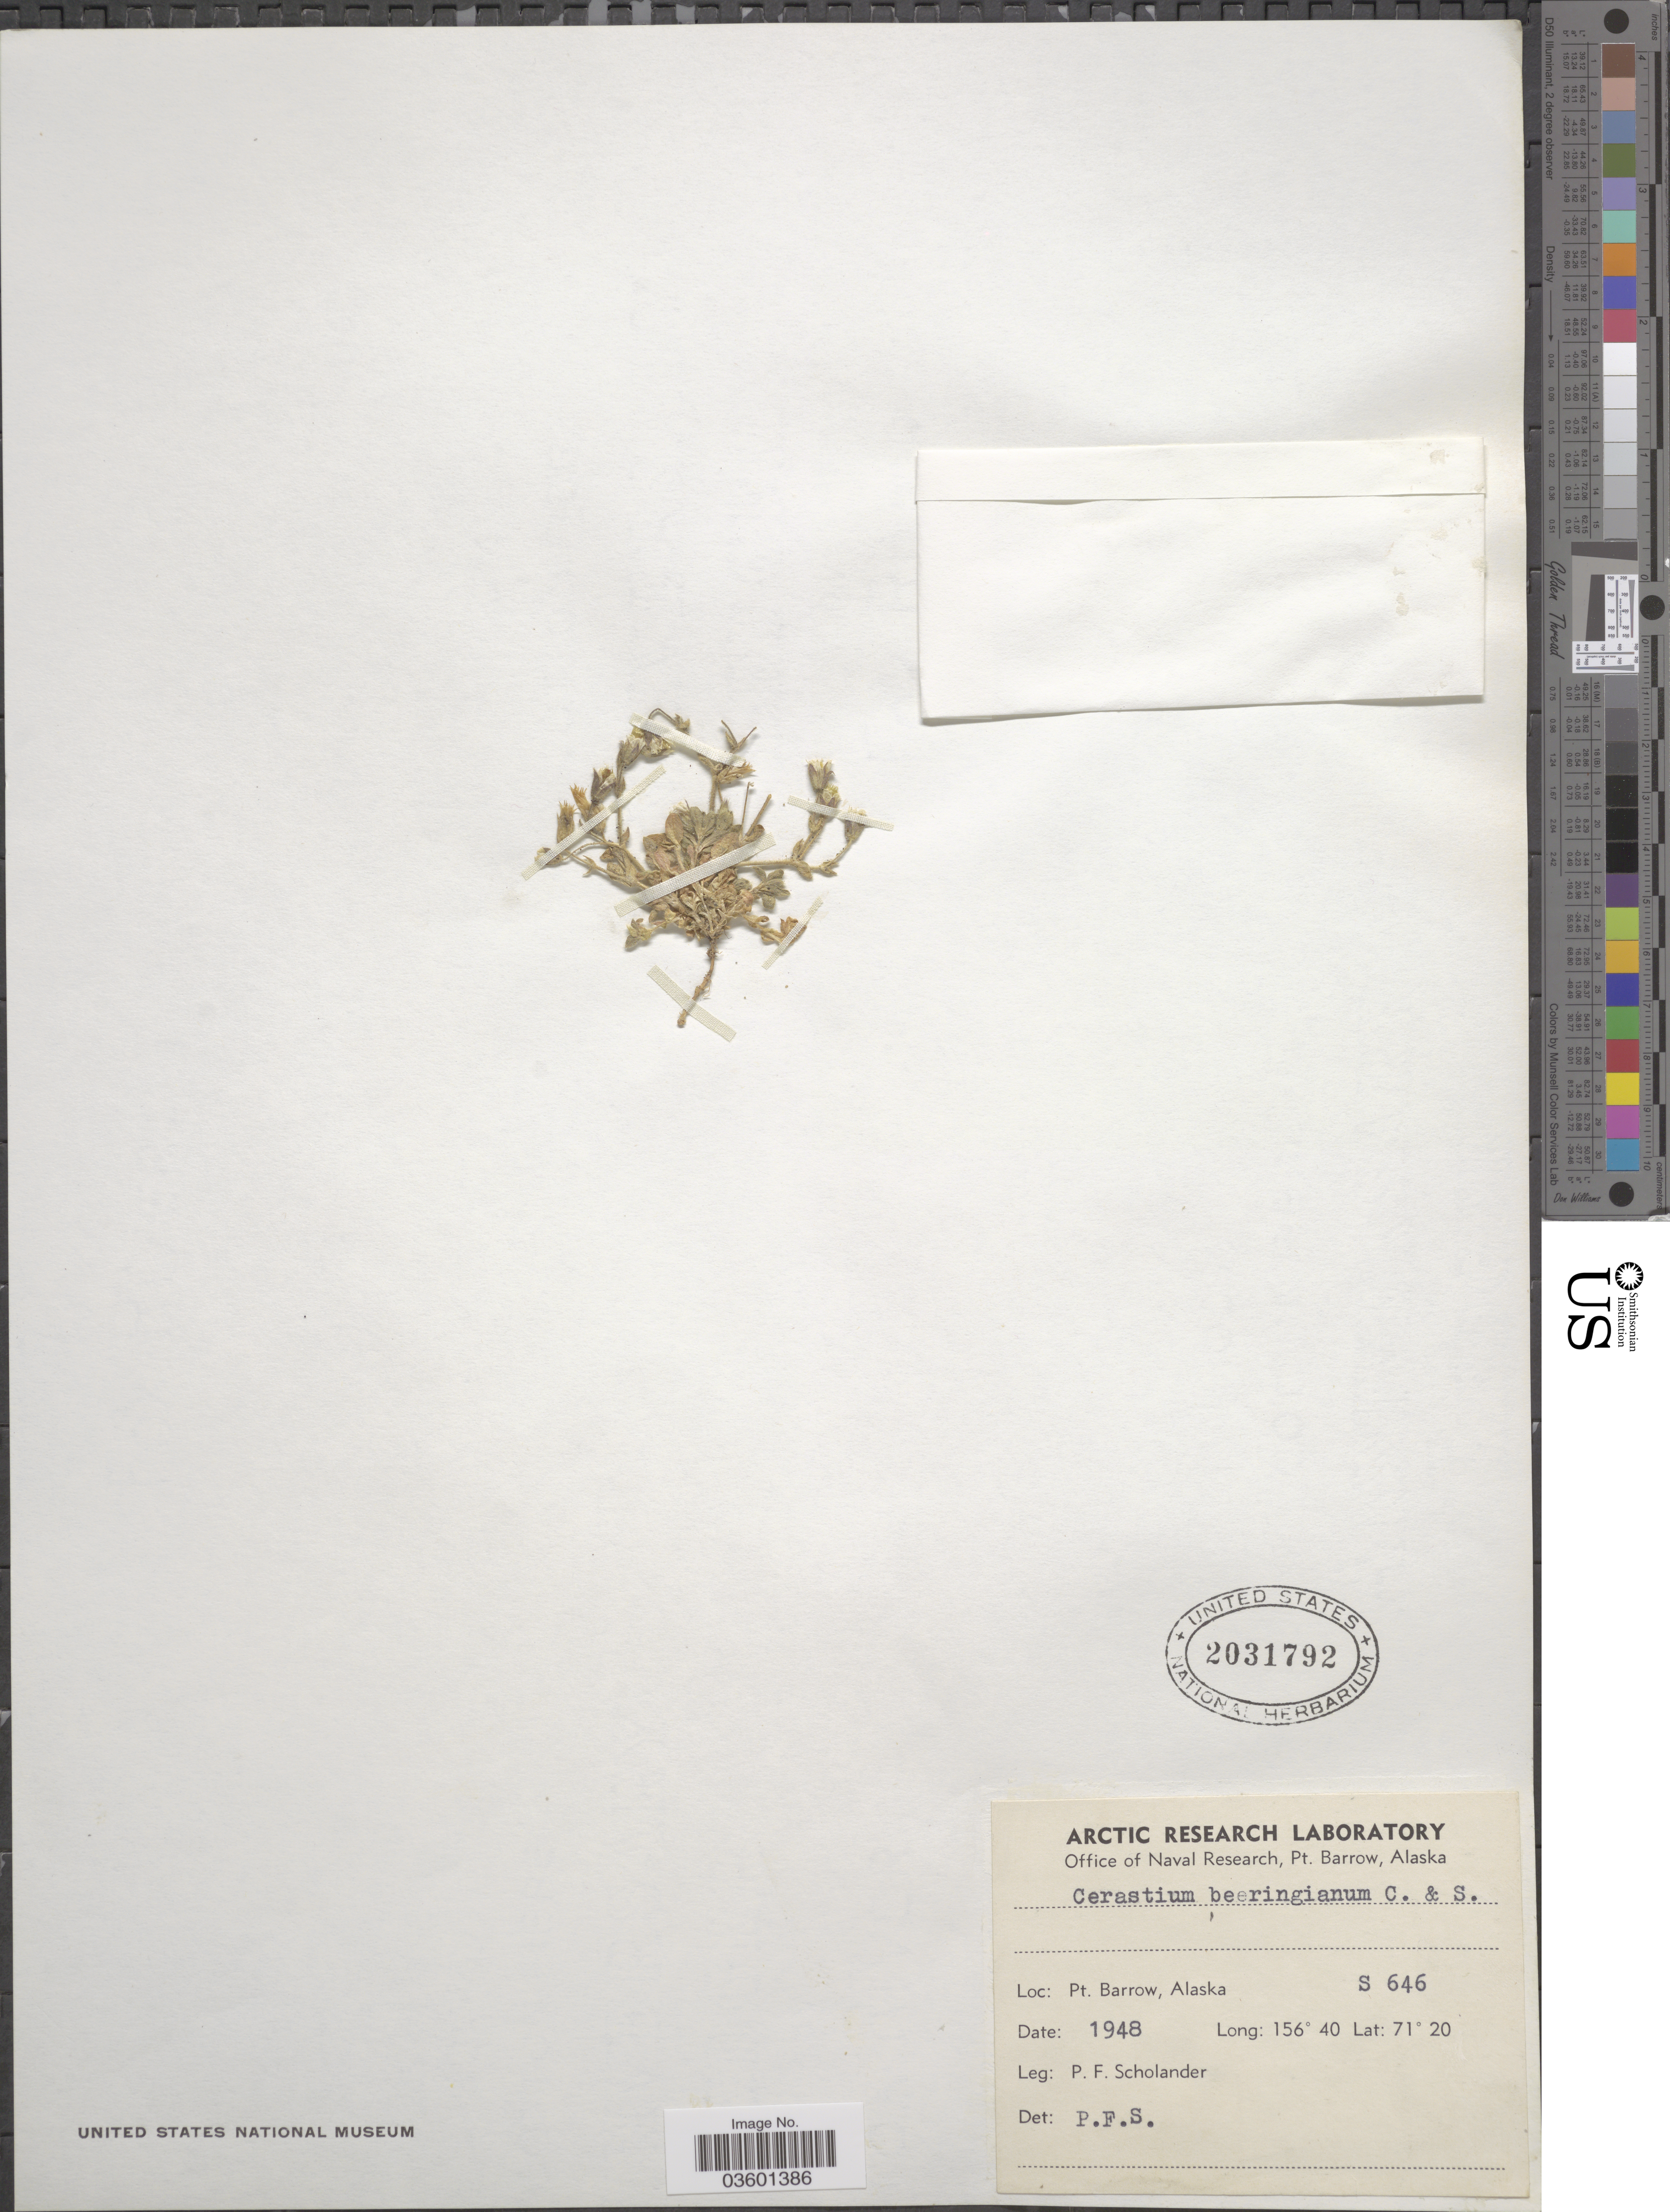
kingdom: Plantae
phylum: Tracheophyta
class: Magnoliopsida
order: Caryophyllales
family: Caryophyllaceae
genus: Cerastium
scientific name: Cerastium beeringianum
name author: Cham. & Schltdl.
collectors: P. Scholander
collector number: S646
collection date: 1948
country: United States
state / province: Alaska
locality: Pt. Barrow.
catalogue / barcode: US 2031792